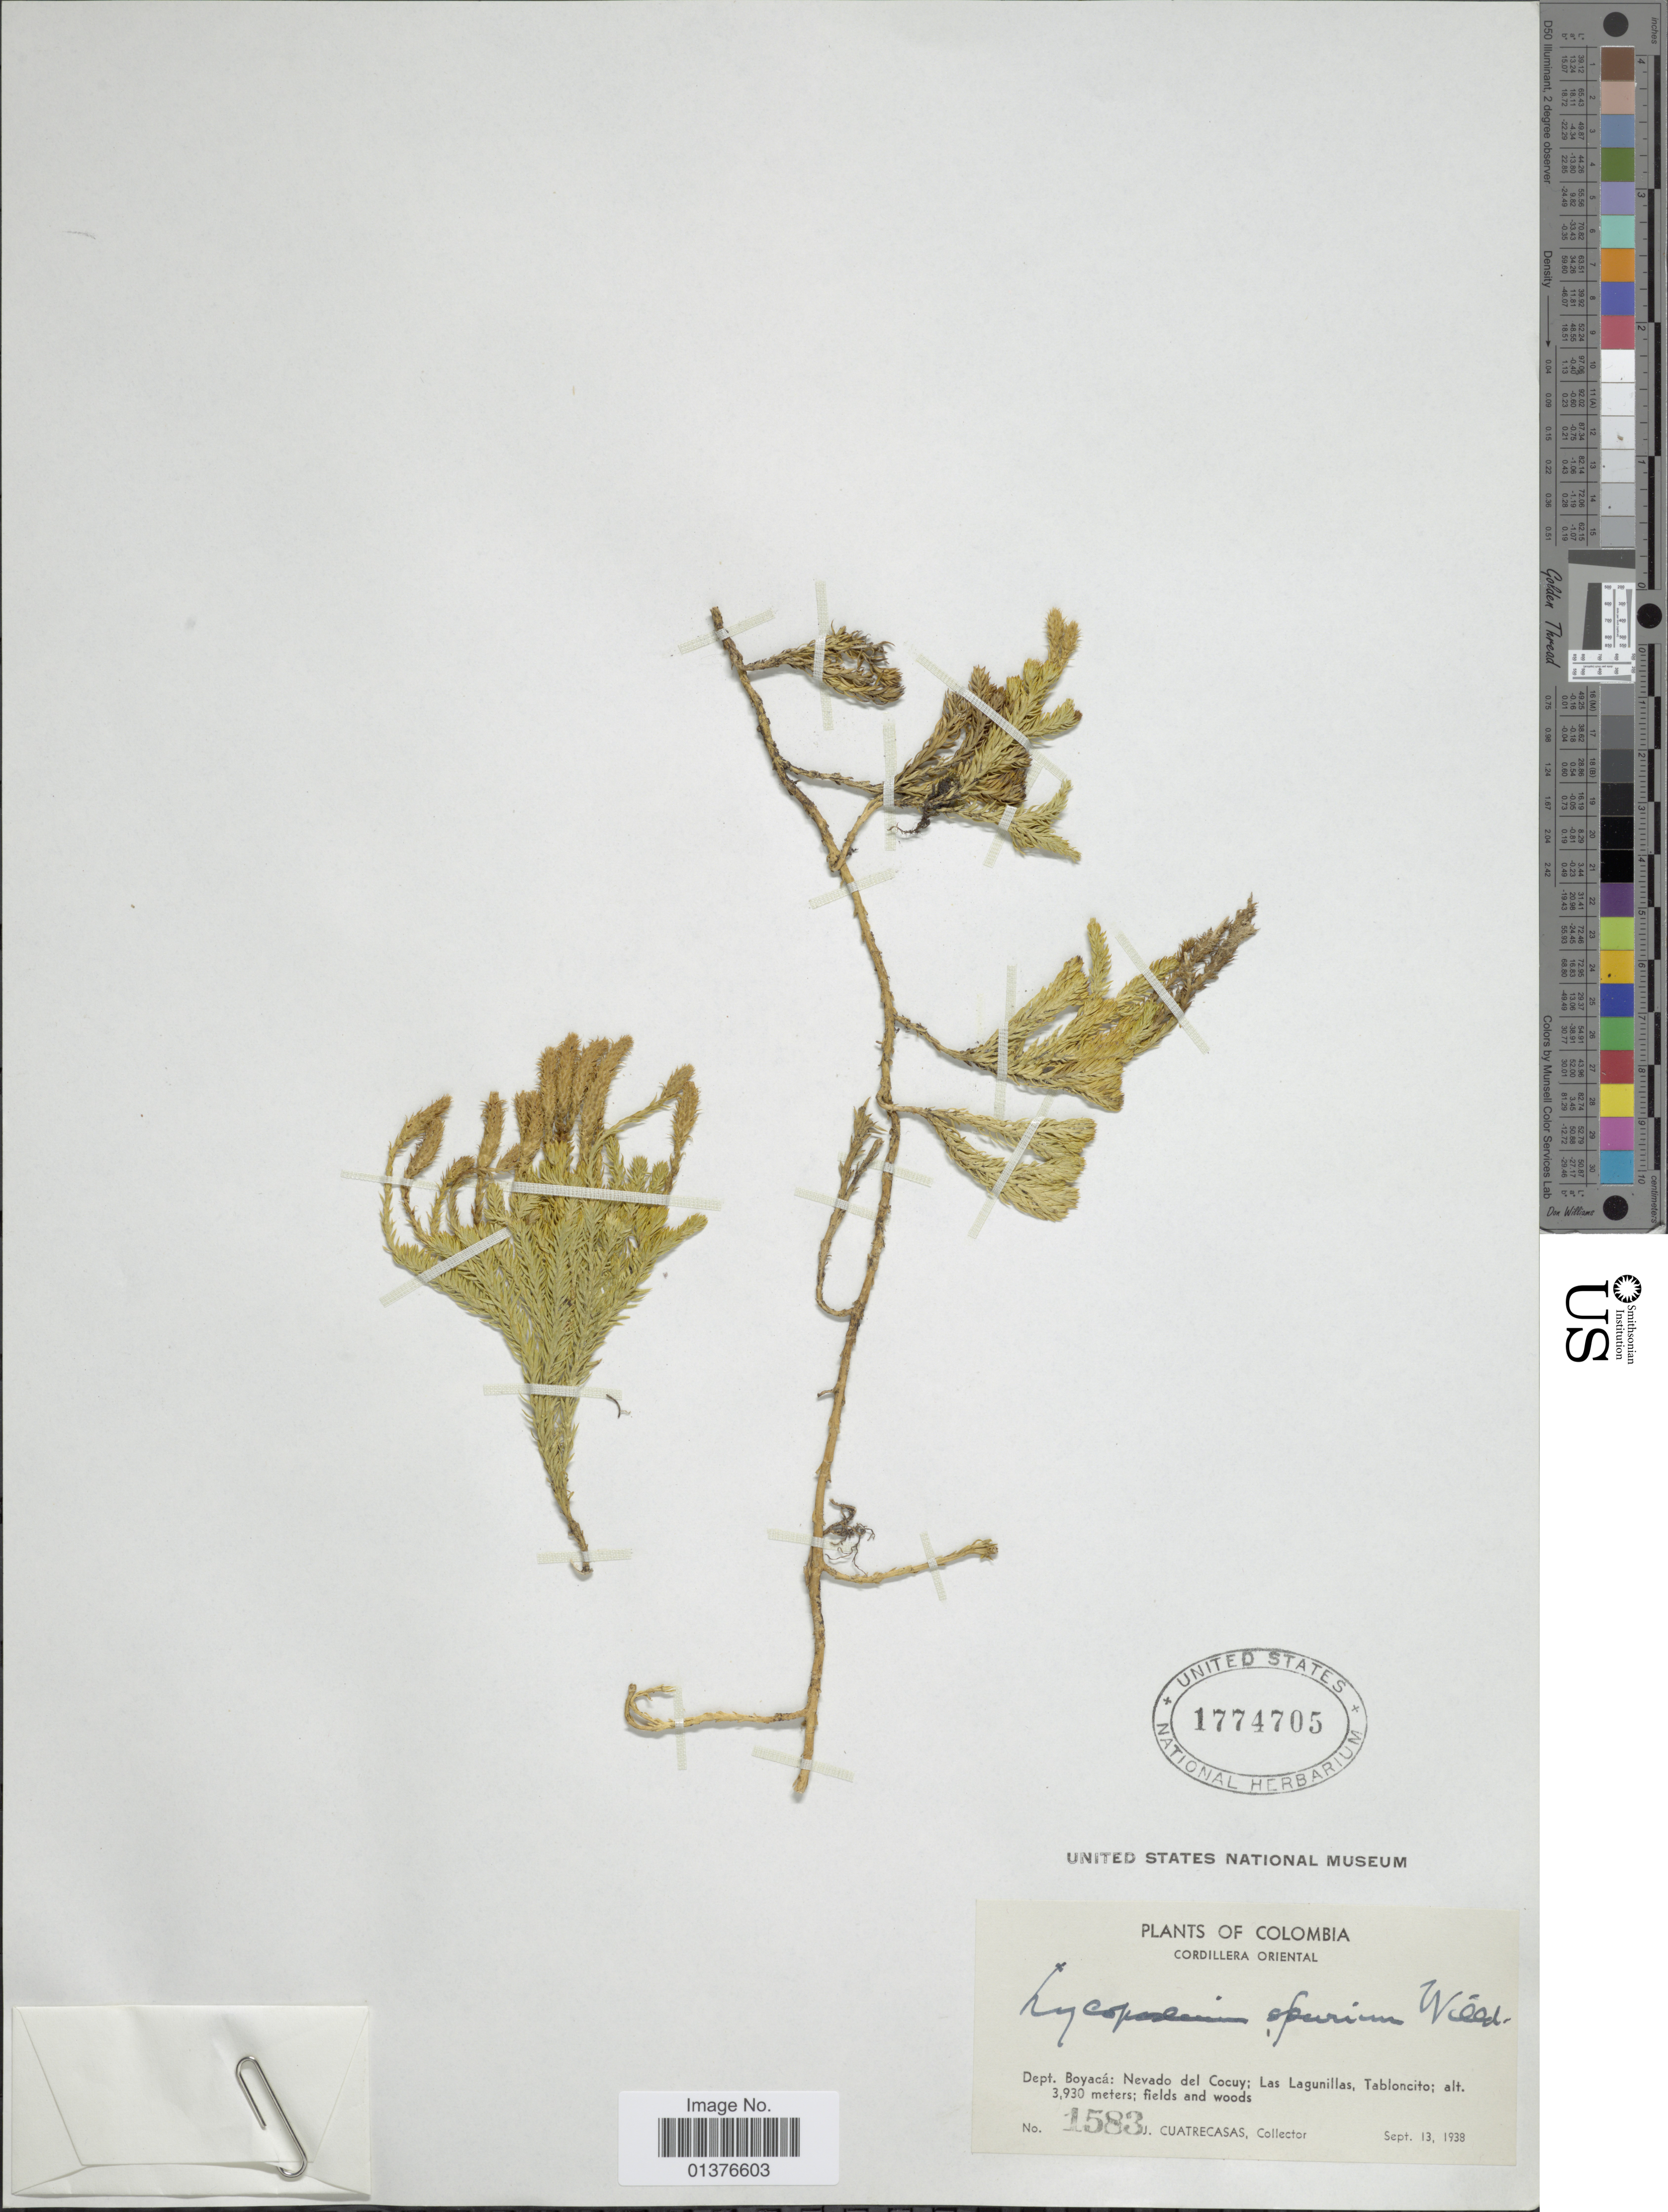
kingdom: Plantae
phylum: Tracheophyta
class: Lycopodiopsida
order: Lycopodiales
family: Lycopodiaceae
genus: Austrolycopodium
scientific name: Austrolycopodium magellanicum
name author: (P. Beauv.) Holub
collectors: J. Cuatrecasas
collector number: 1583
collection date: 1938-09-13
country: Colombia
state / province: Boyacá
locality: Nevado del Cocuy; Las Lagunillas, Tabloncita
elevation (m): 3930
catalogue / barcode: US 1774705